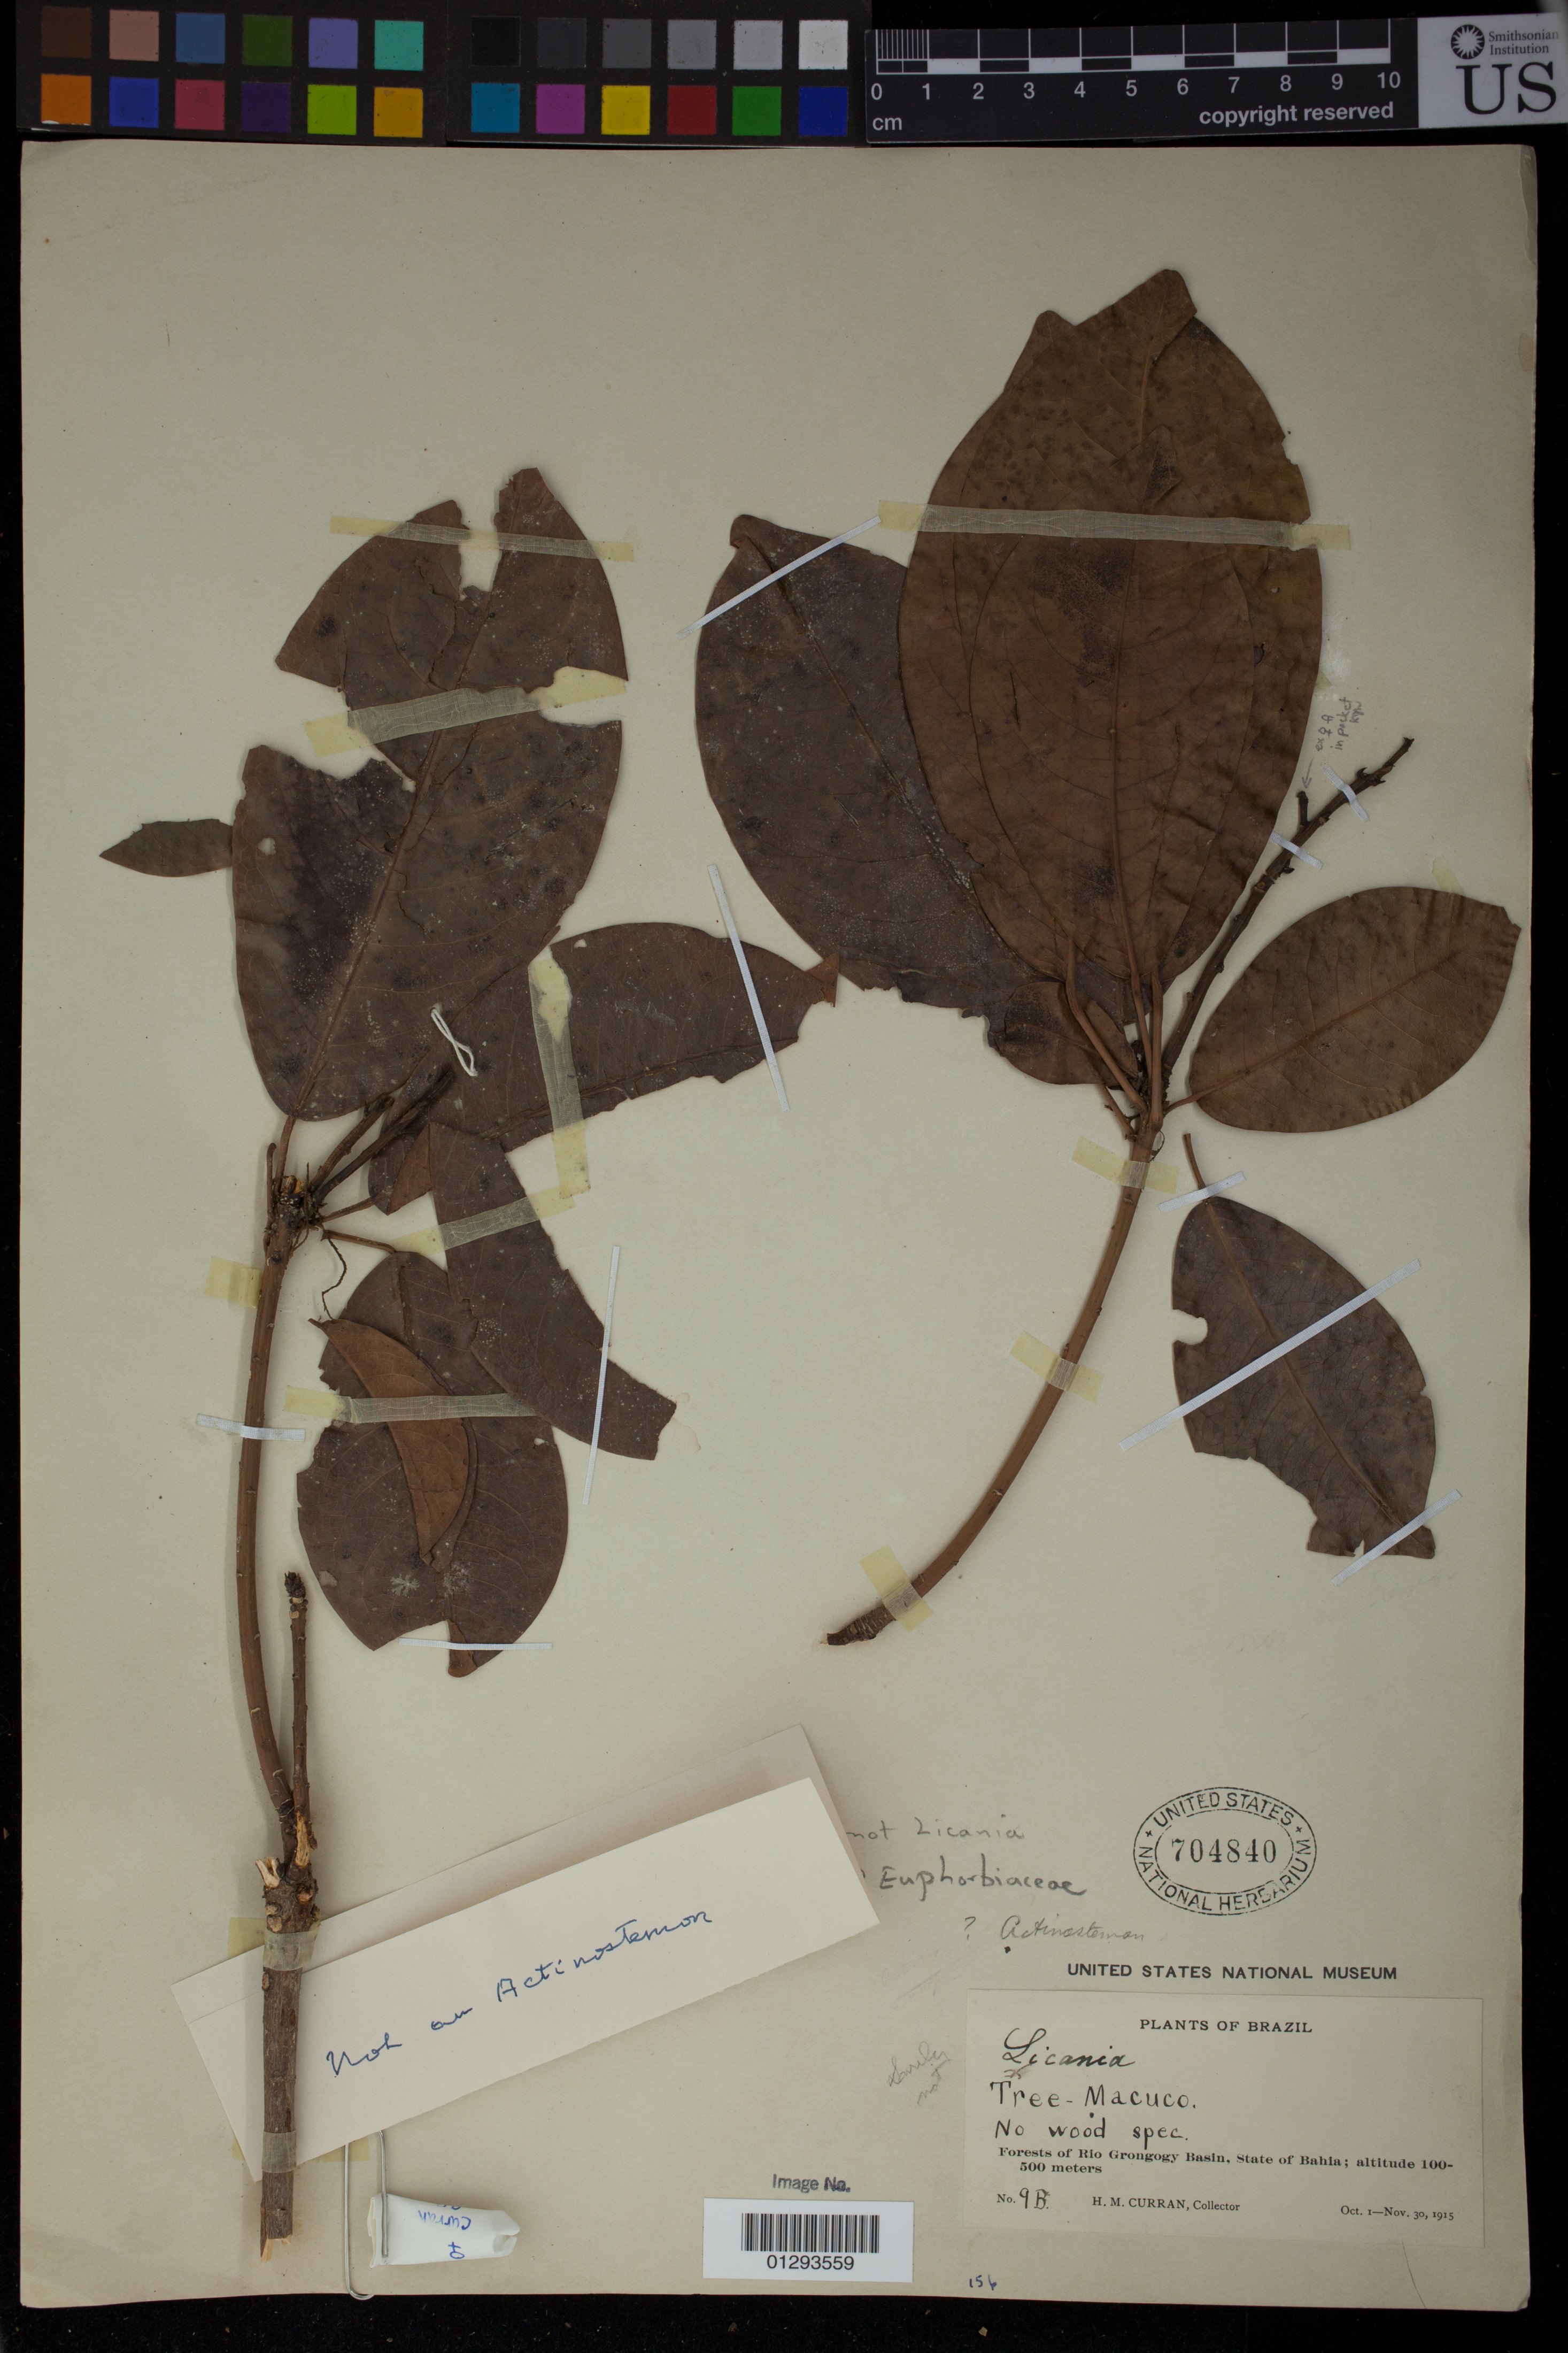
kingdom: Plantae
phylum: Tracheophyta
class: Magnoliopsida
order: Malpighiales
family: Euphorbiaceae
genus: Senefeldera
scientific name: Senefeldera sp.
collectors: H. M. Curran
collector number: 9B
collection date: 1915-10-01/1915-11-30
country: Brazil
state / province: Bahia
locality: Forests of Rio Grongogy Basin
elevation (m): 100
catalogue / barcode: US 704840